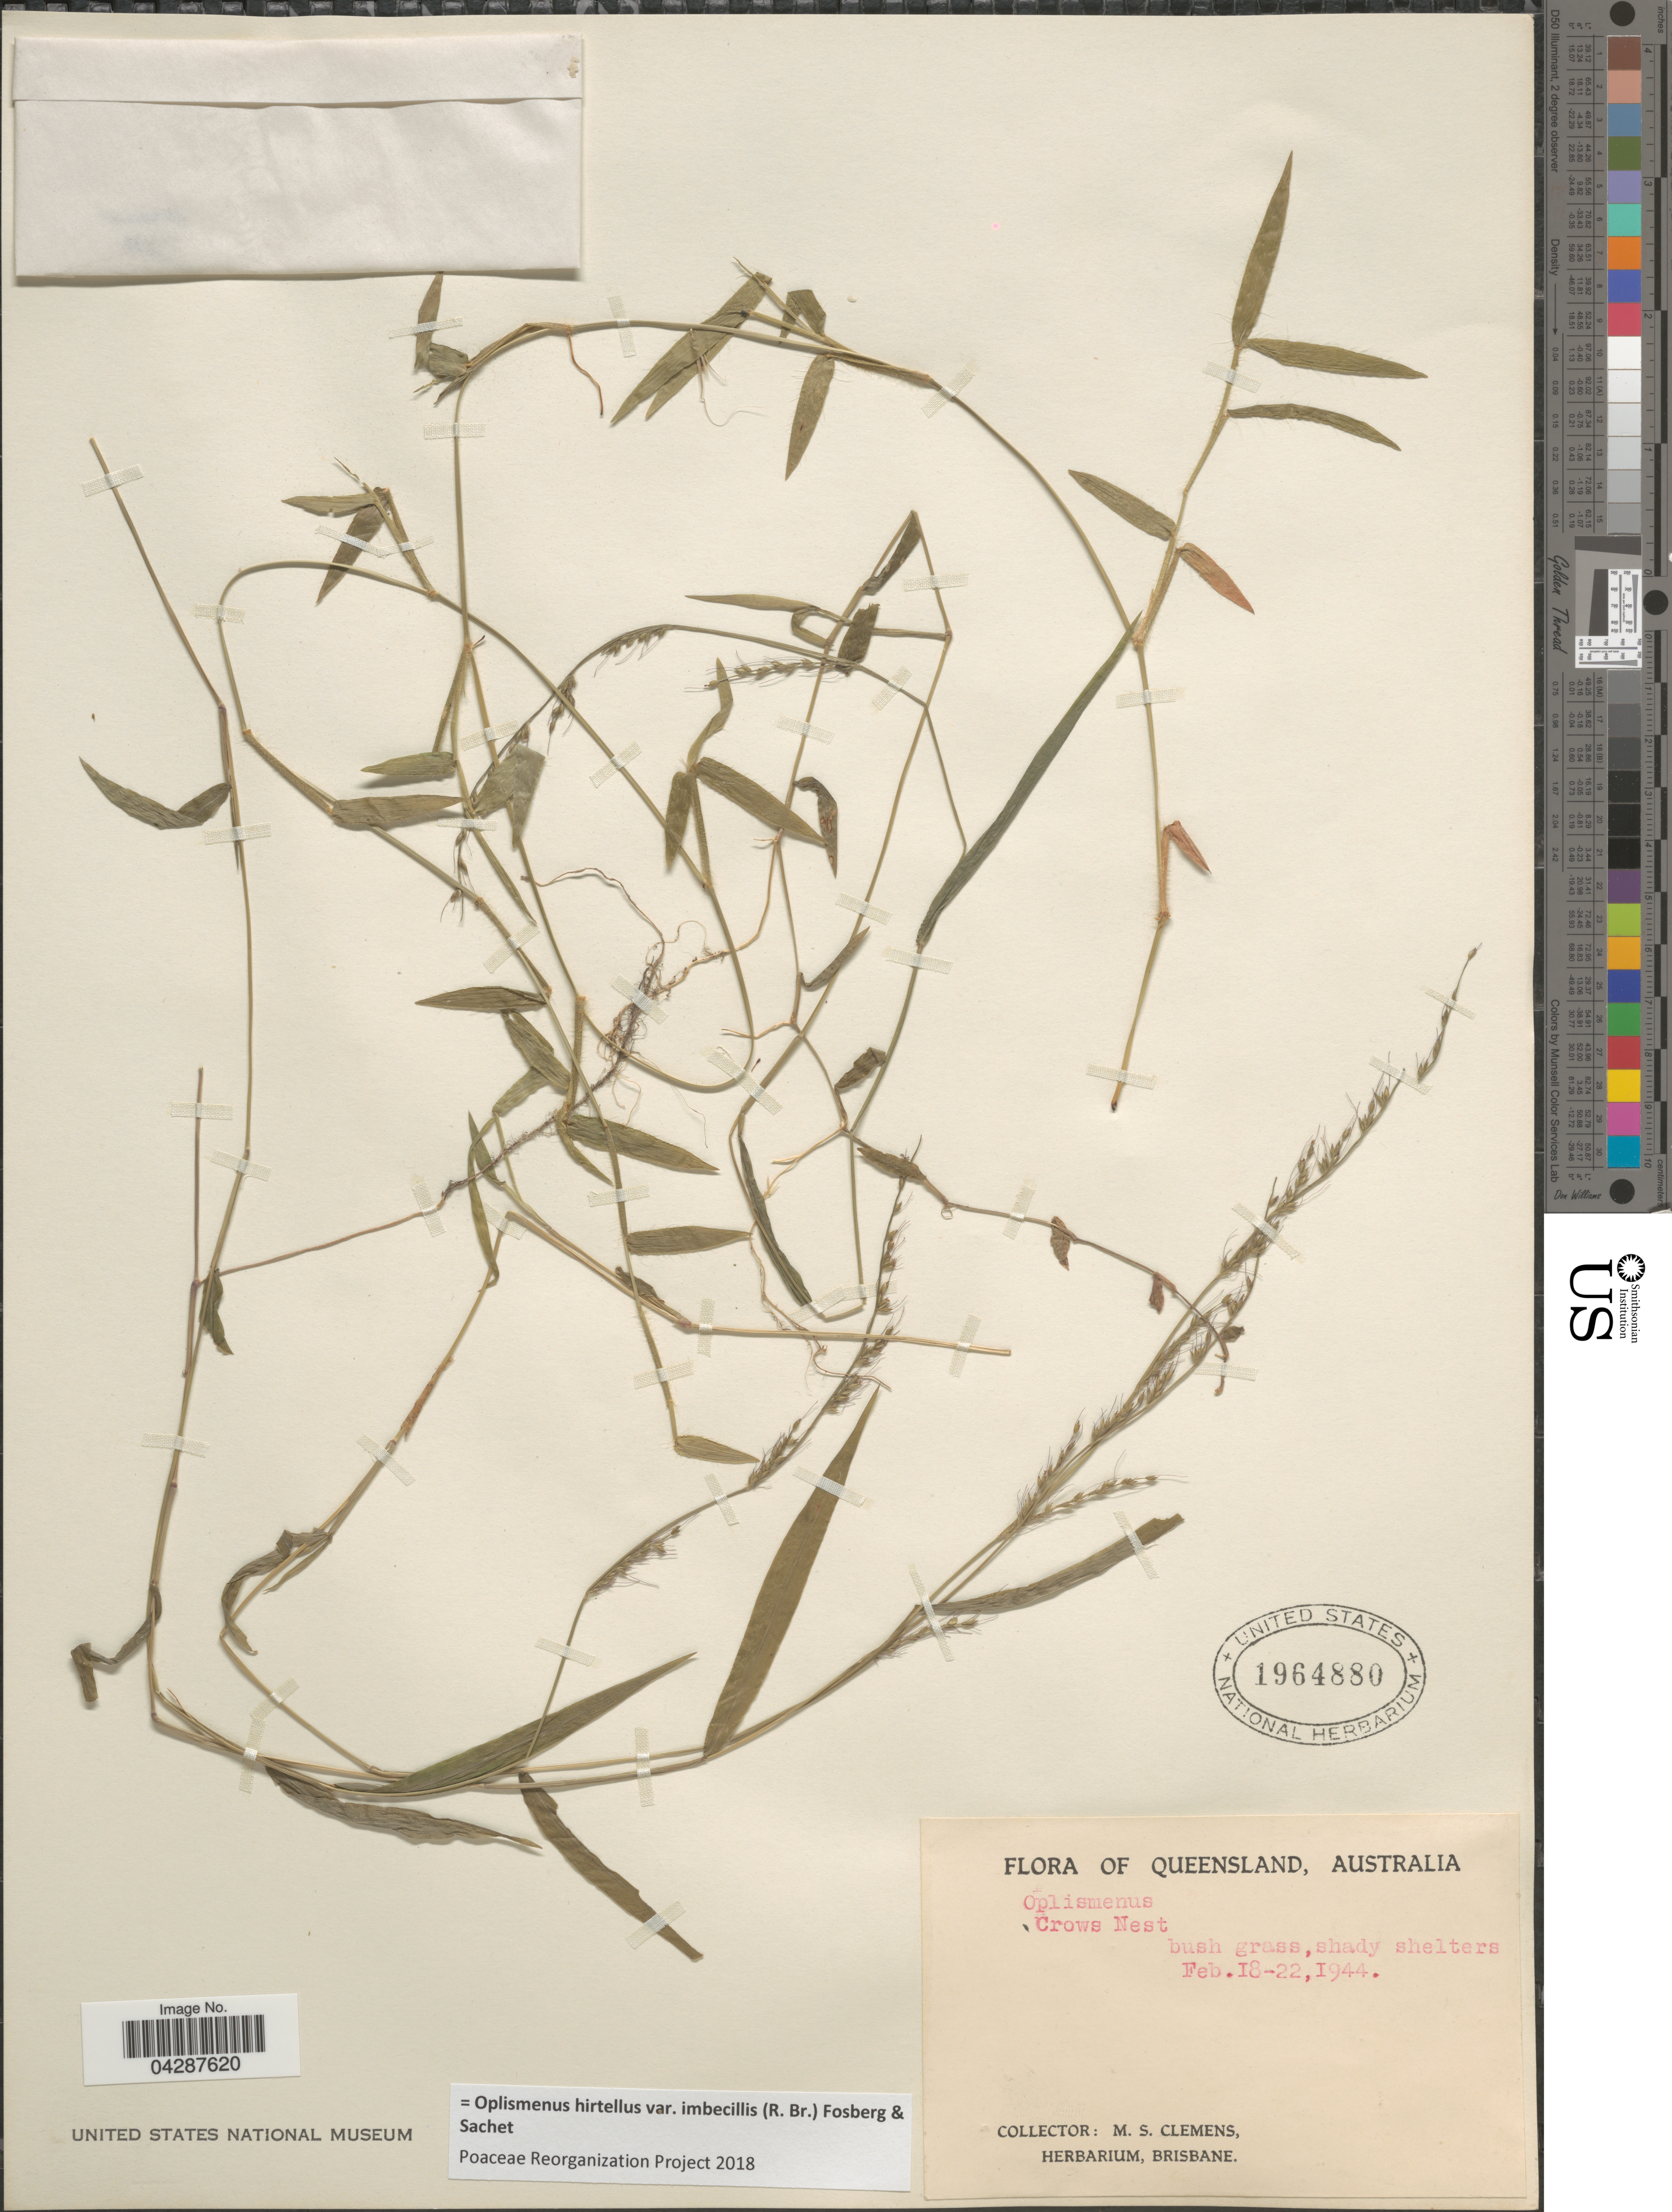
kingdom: Plantae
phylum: Tracheophyta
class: Liliopsida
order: Poales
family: Poaceae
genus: Oplismenus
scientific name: Oplismenus hirtellus var. imbecillis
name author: (R. Br.) Fosberg & Sachet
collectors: M. S. Clemens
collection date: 1944-02-18/1944-02-22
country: Australia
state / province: Queensland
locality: Crows Nest.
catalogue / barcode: US 1964880